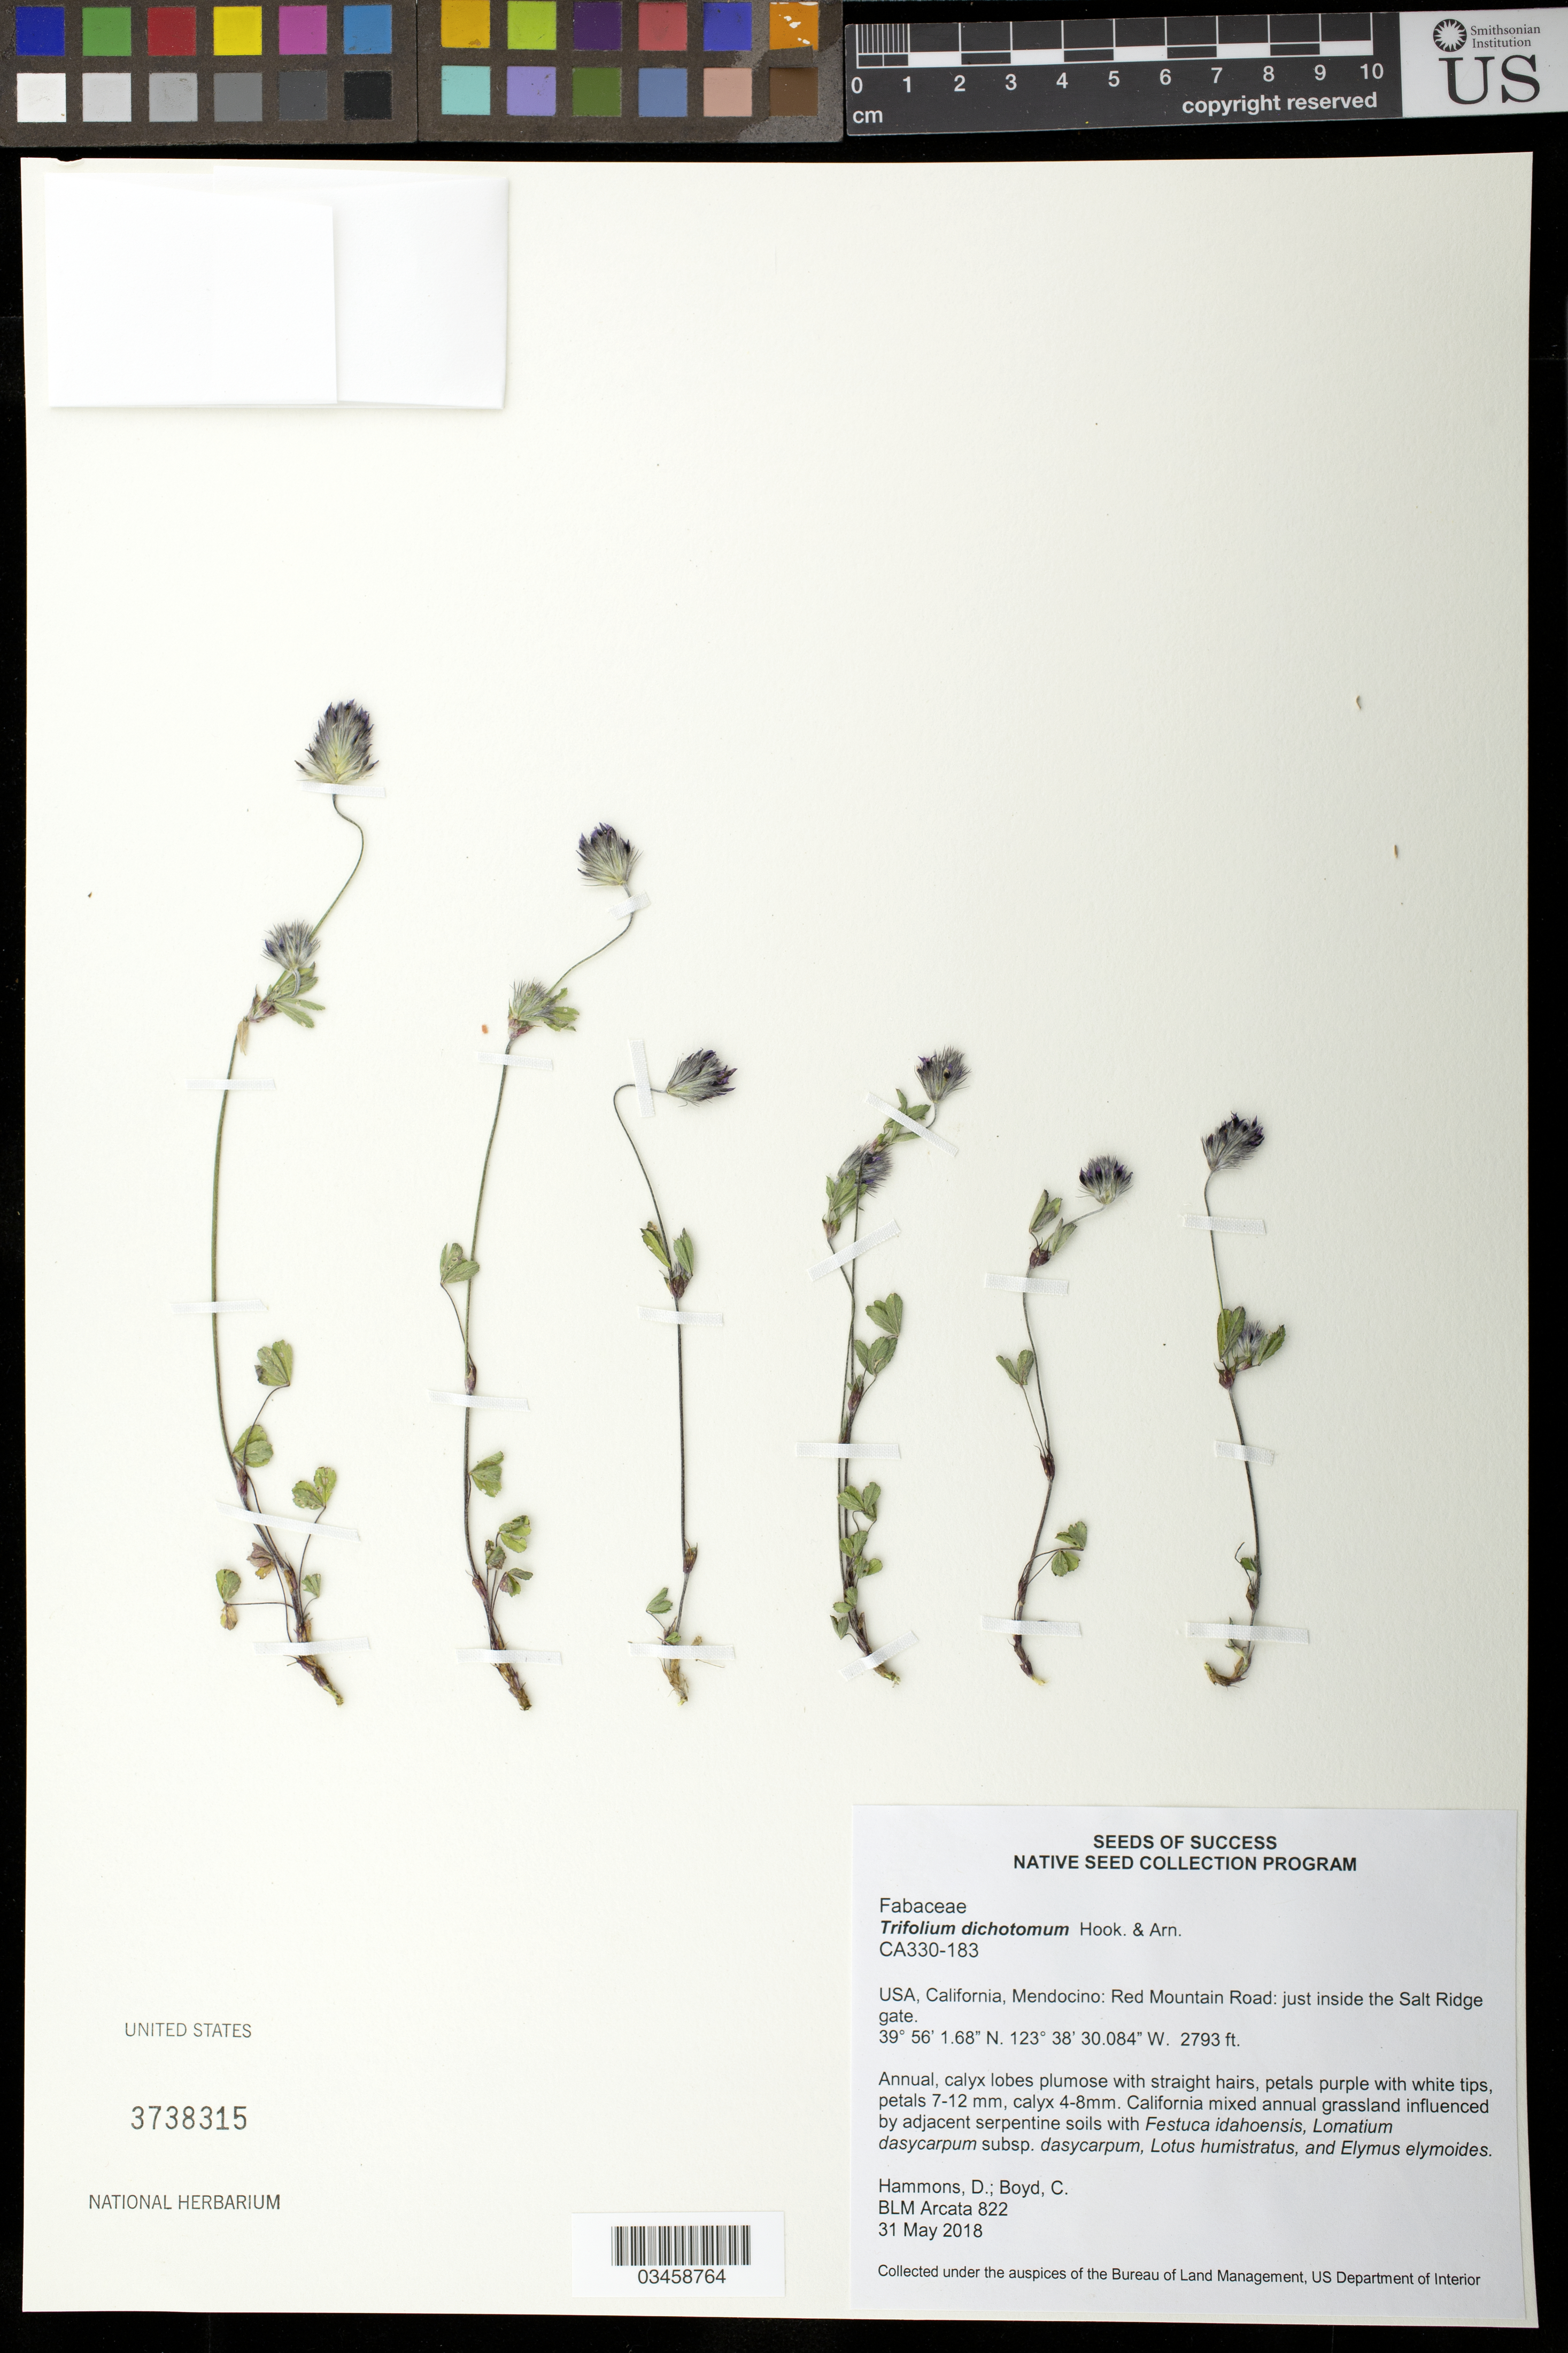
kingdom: Plantae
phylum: Tracheophyta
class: Magnoliopsida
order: Fabales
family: Fabaceae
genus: Trifolium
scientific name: Trifolium dichotomum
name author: Hook. & Arn.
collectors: D. Hammons & C. Boyd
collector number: CA330-183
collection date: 2018-05-31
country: United States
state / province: California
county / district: Mendocino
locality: Red Mountain Road, inside the Salt Ridge gate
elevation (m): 851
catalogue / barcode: US 3738315